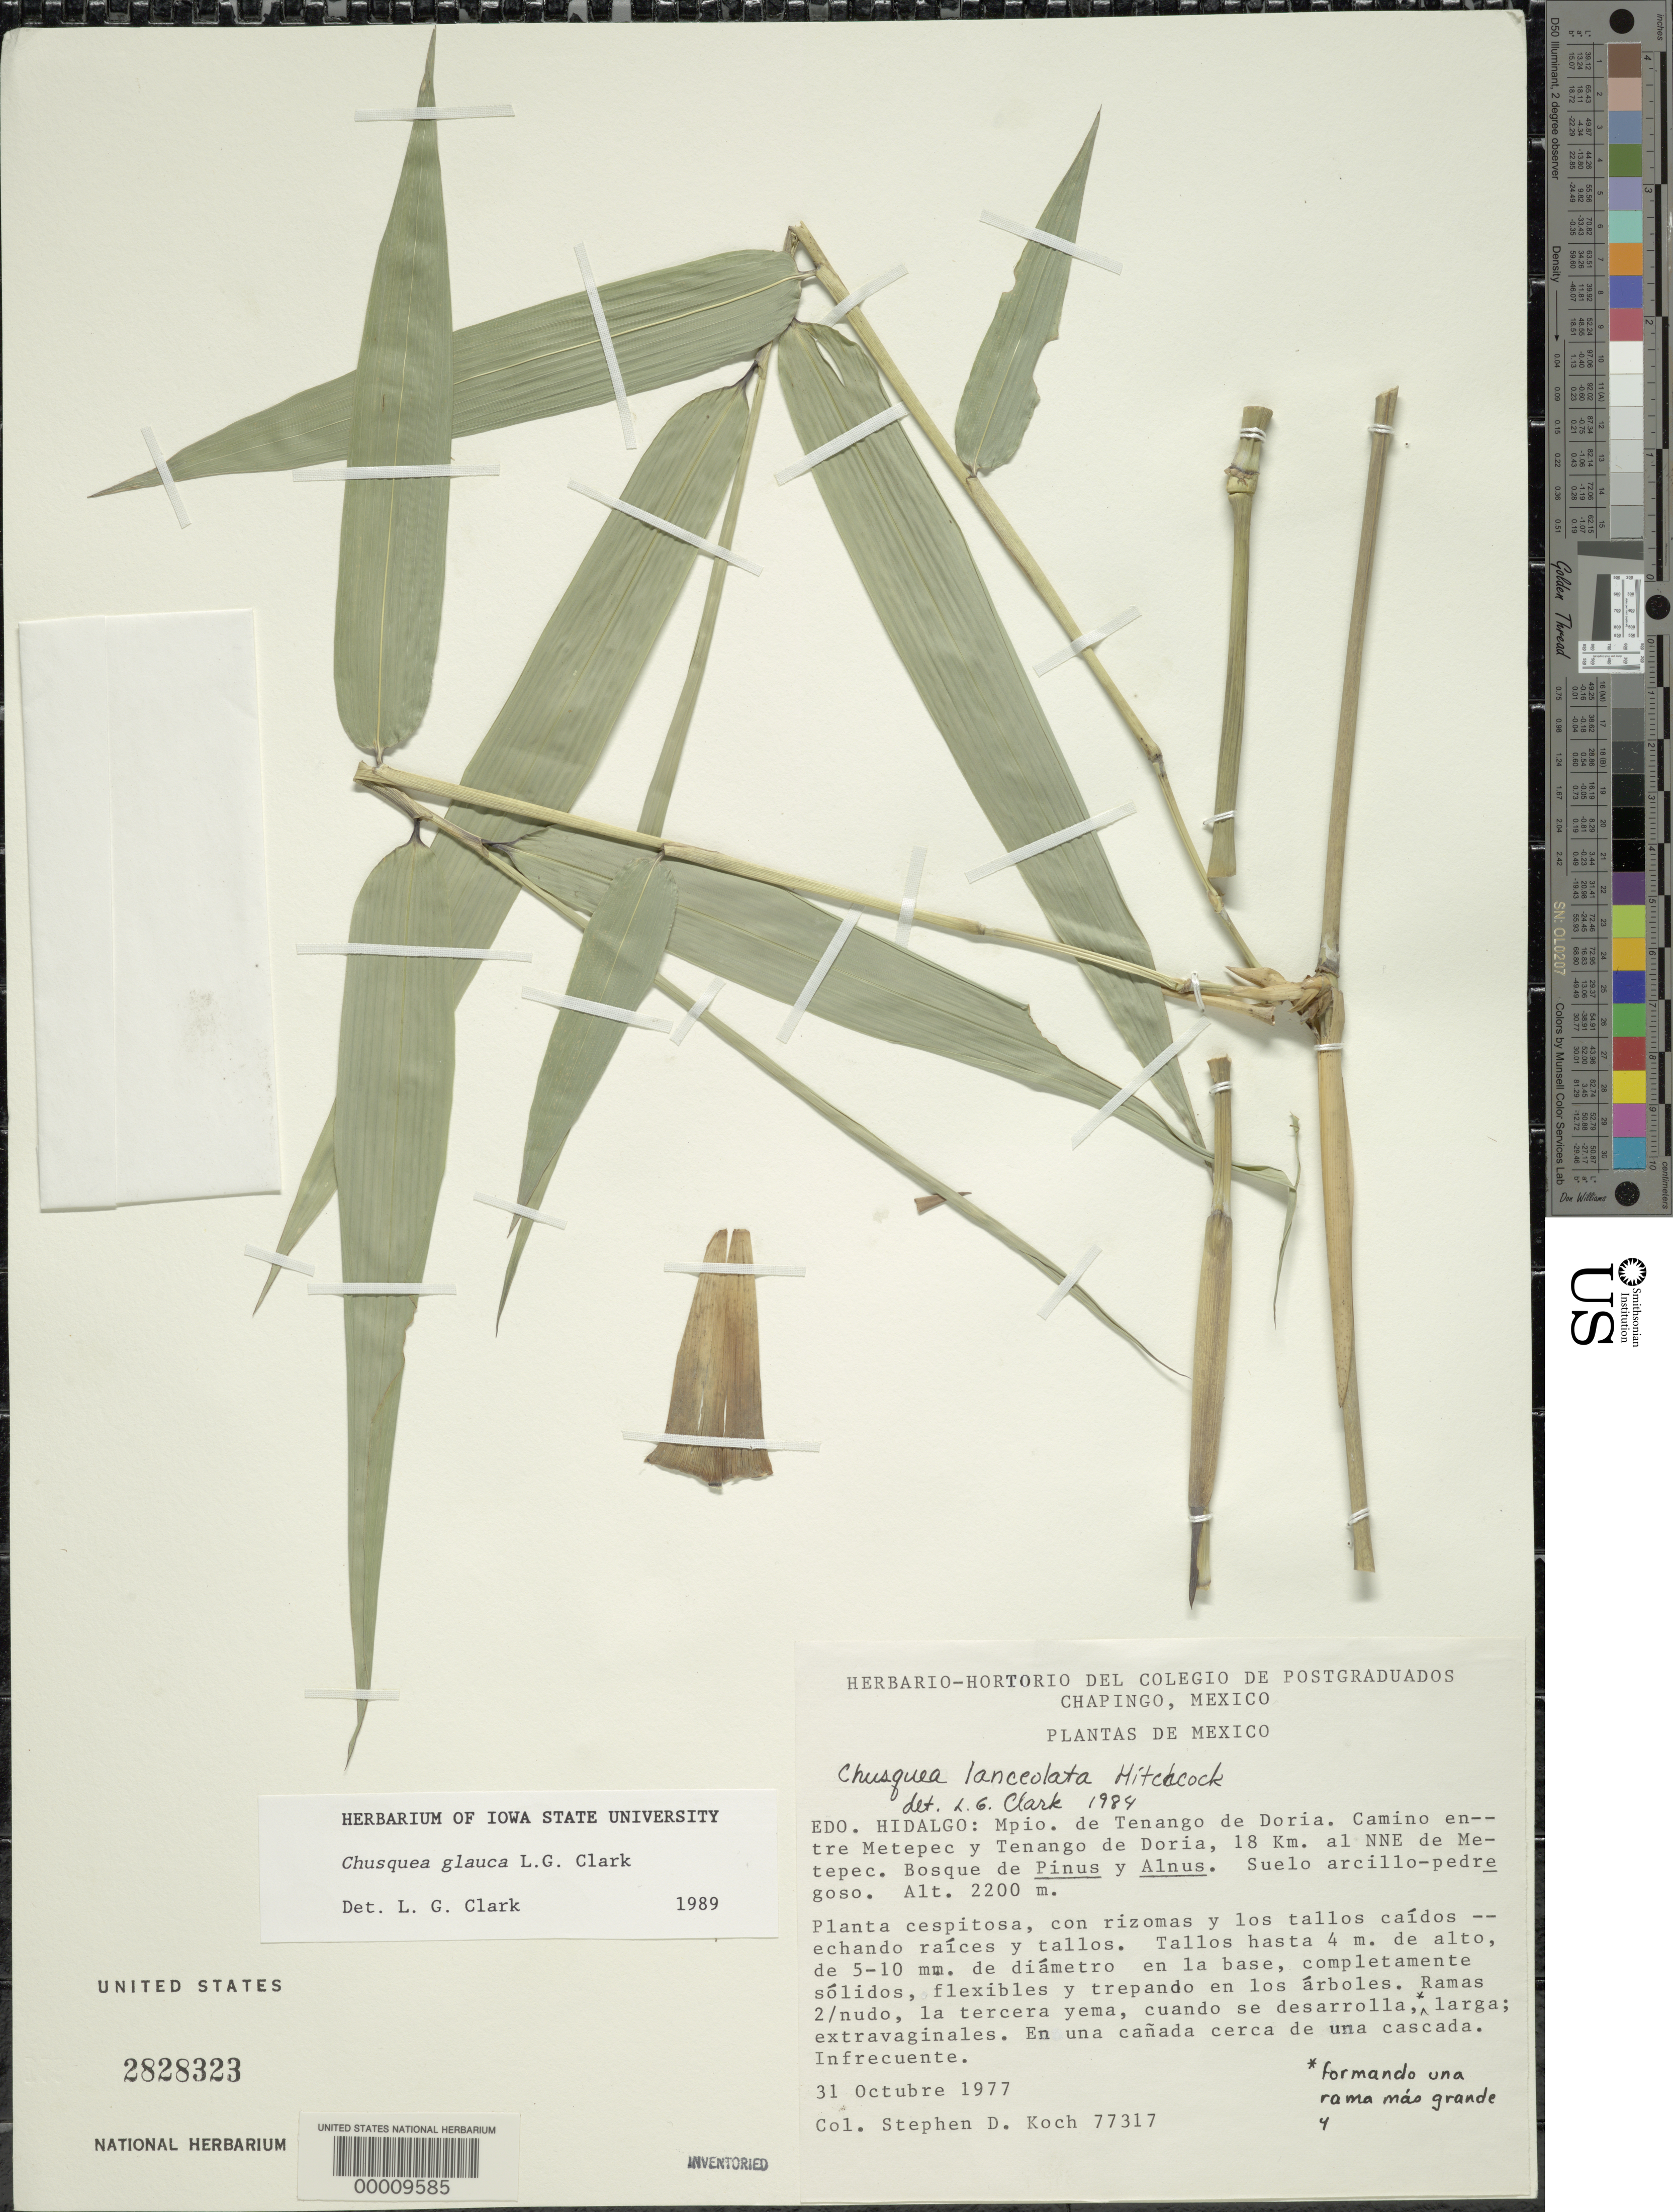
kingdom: Plantae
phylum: Tracheophyta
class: Liliopsida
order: Poales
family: Poaceae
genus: Chusquea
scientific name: Chusquea glauca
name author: L.G. Clark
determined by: Clark, Lynn G., (ISC), Iowa State University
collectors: S. D. Koch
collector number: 77317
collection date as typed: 11 Oct 1977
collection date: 1977-10-11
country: Mexico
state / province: Hidalgo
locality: Tenango de Doria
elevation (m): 2200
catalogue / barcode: US 2828323